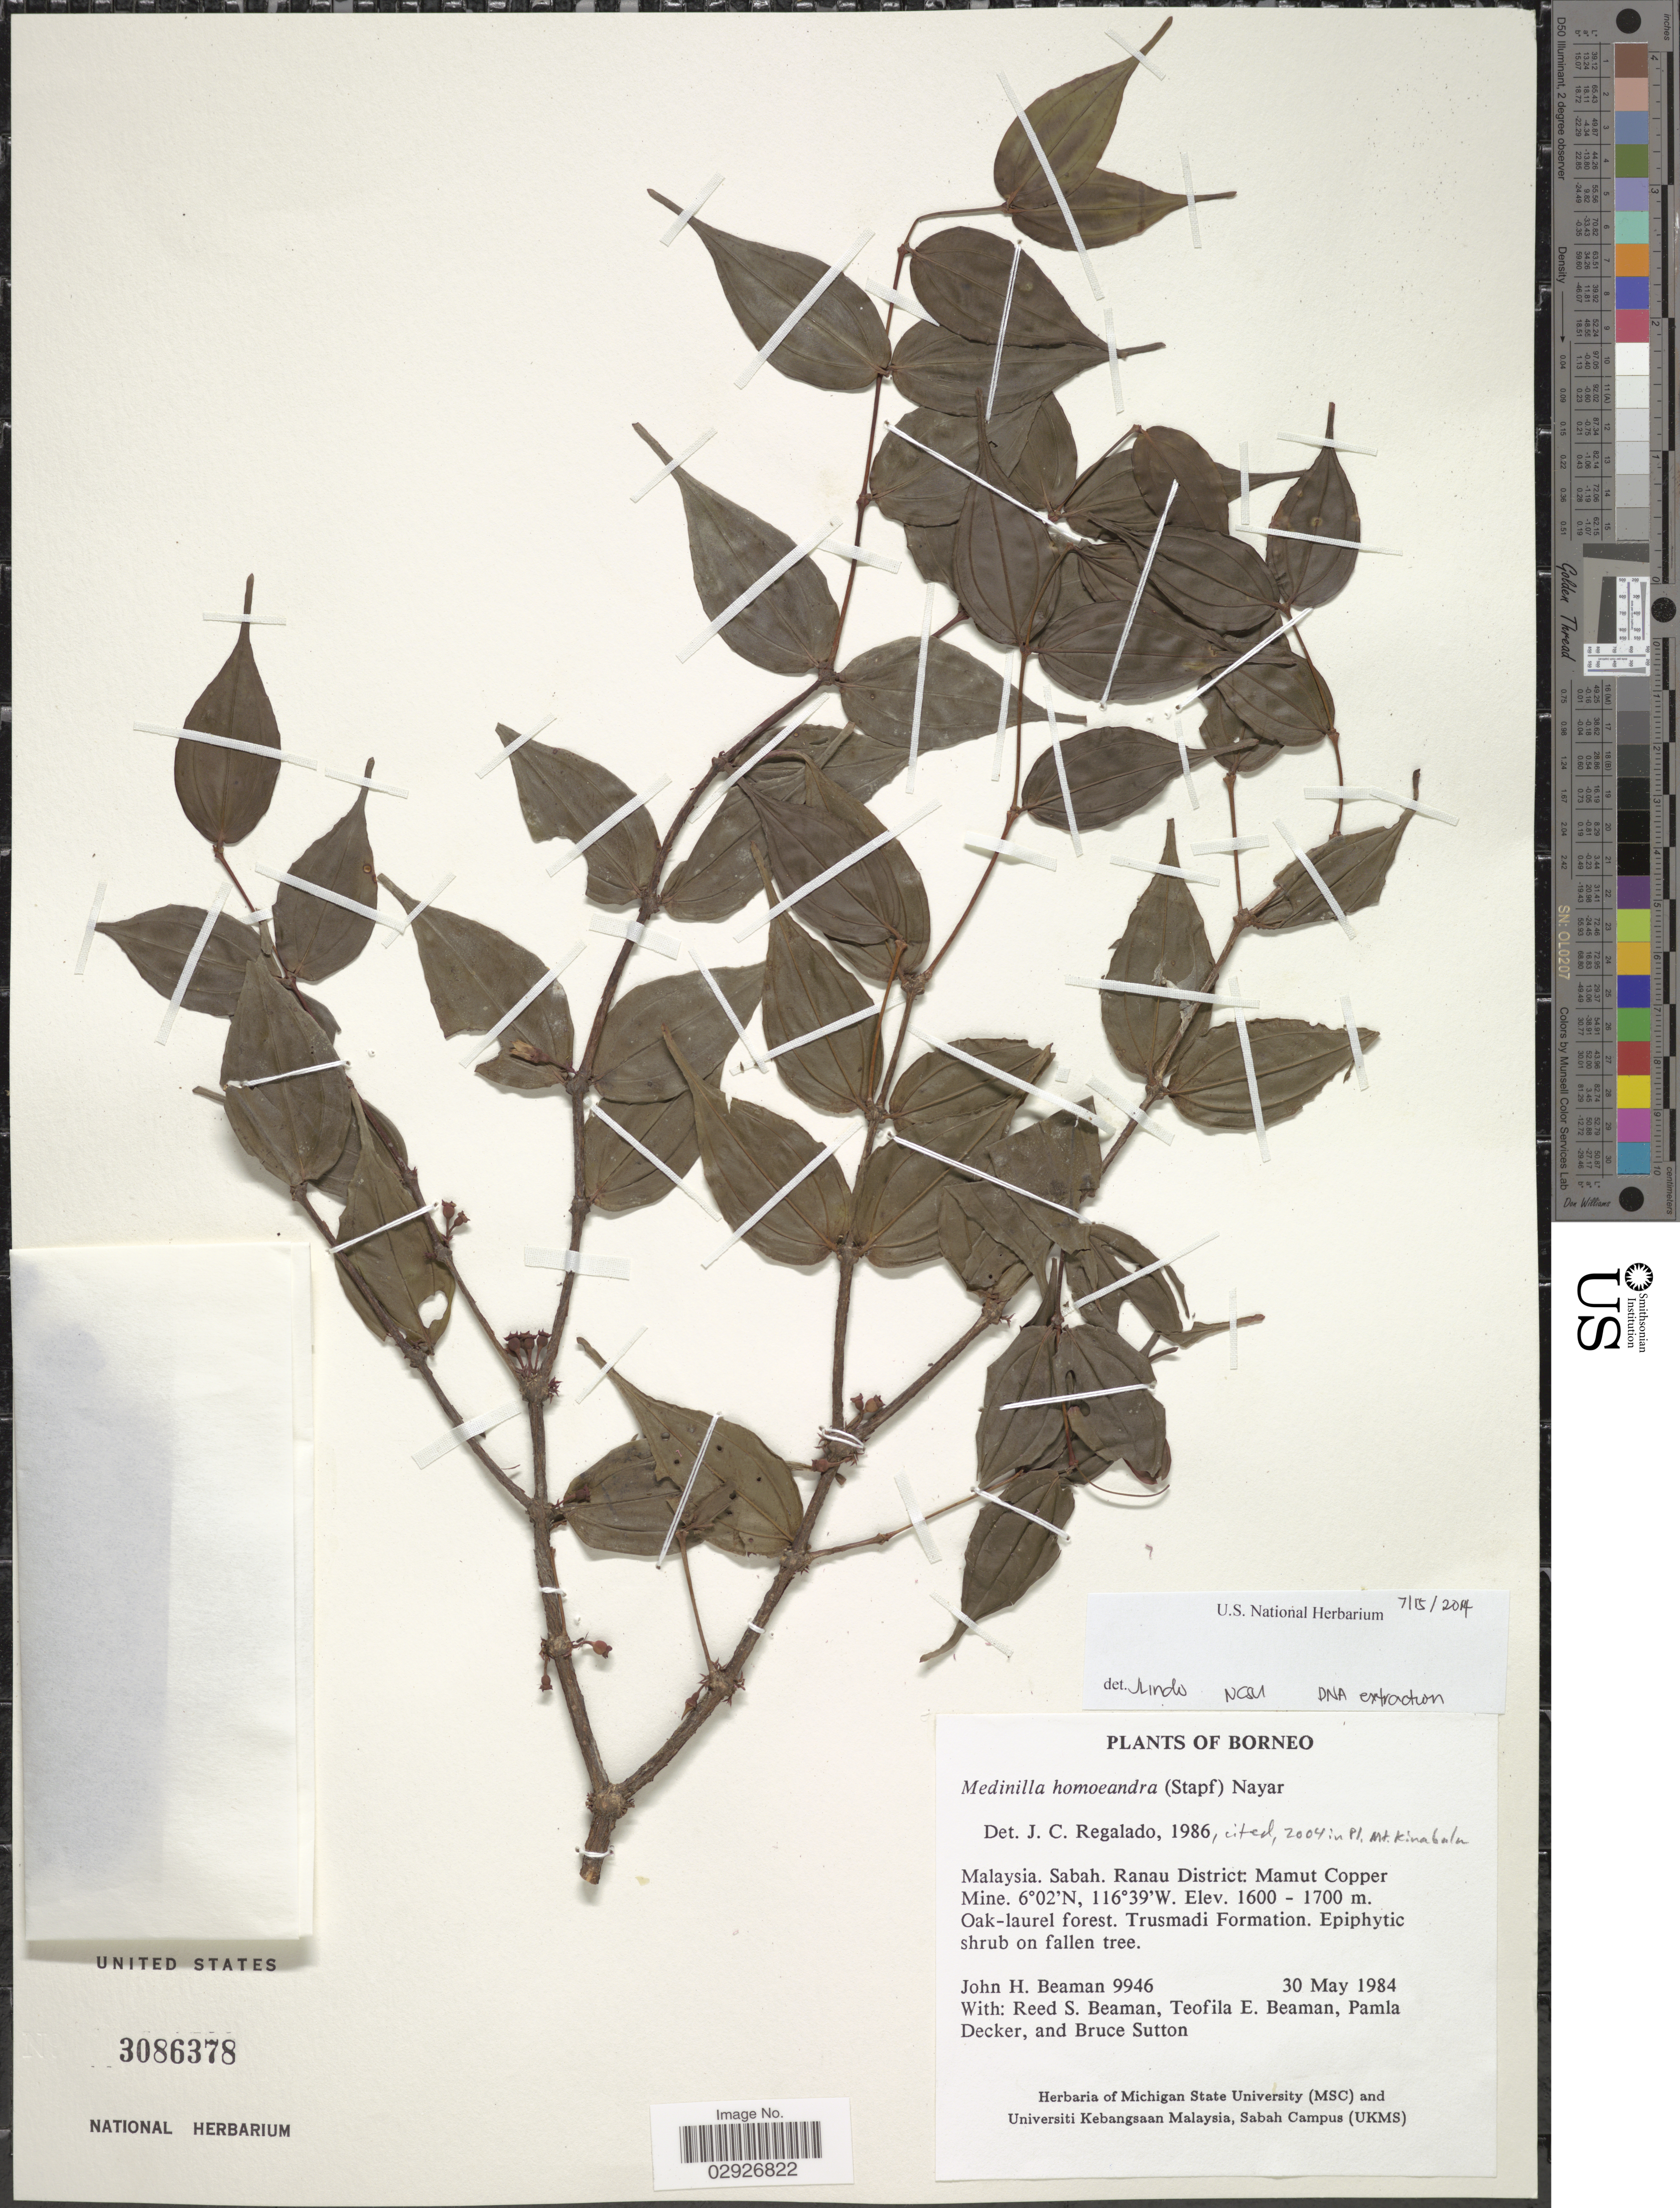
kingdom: Plantae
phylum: Tracheophyta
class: Magnoliopsida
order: Myrtales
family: Melastomataceae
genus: Medinilla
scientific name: Medinilla homoeandra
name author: Nayar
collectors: J. H. Beaman, R. S. Beaman, T. E. Beaman, P. Decker & B. Sutton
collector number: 9946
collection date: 1984-05-30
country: Malaysia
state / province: Sabah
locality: Borneo. Ranau District: Mamut Copper Mine.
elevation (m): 1600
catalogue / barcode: US 3086378